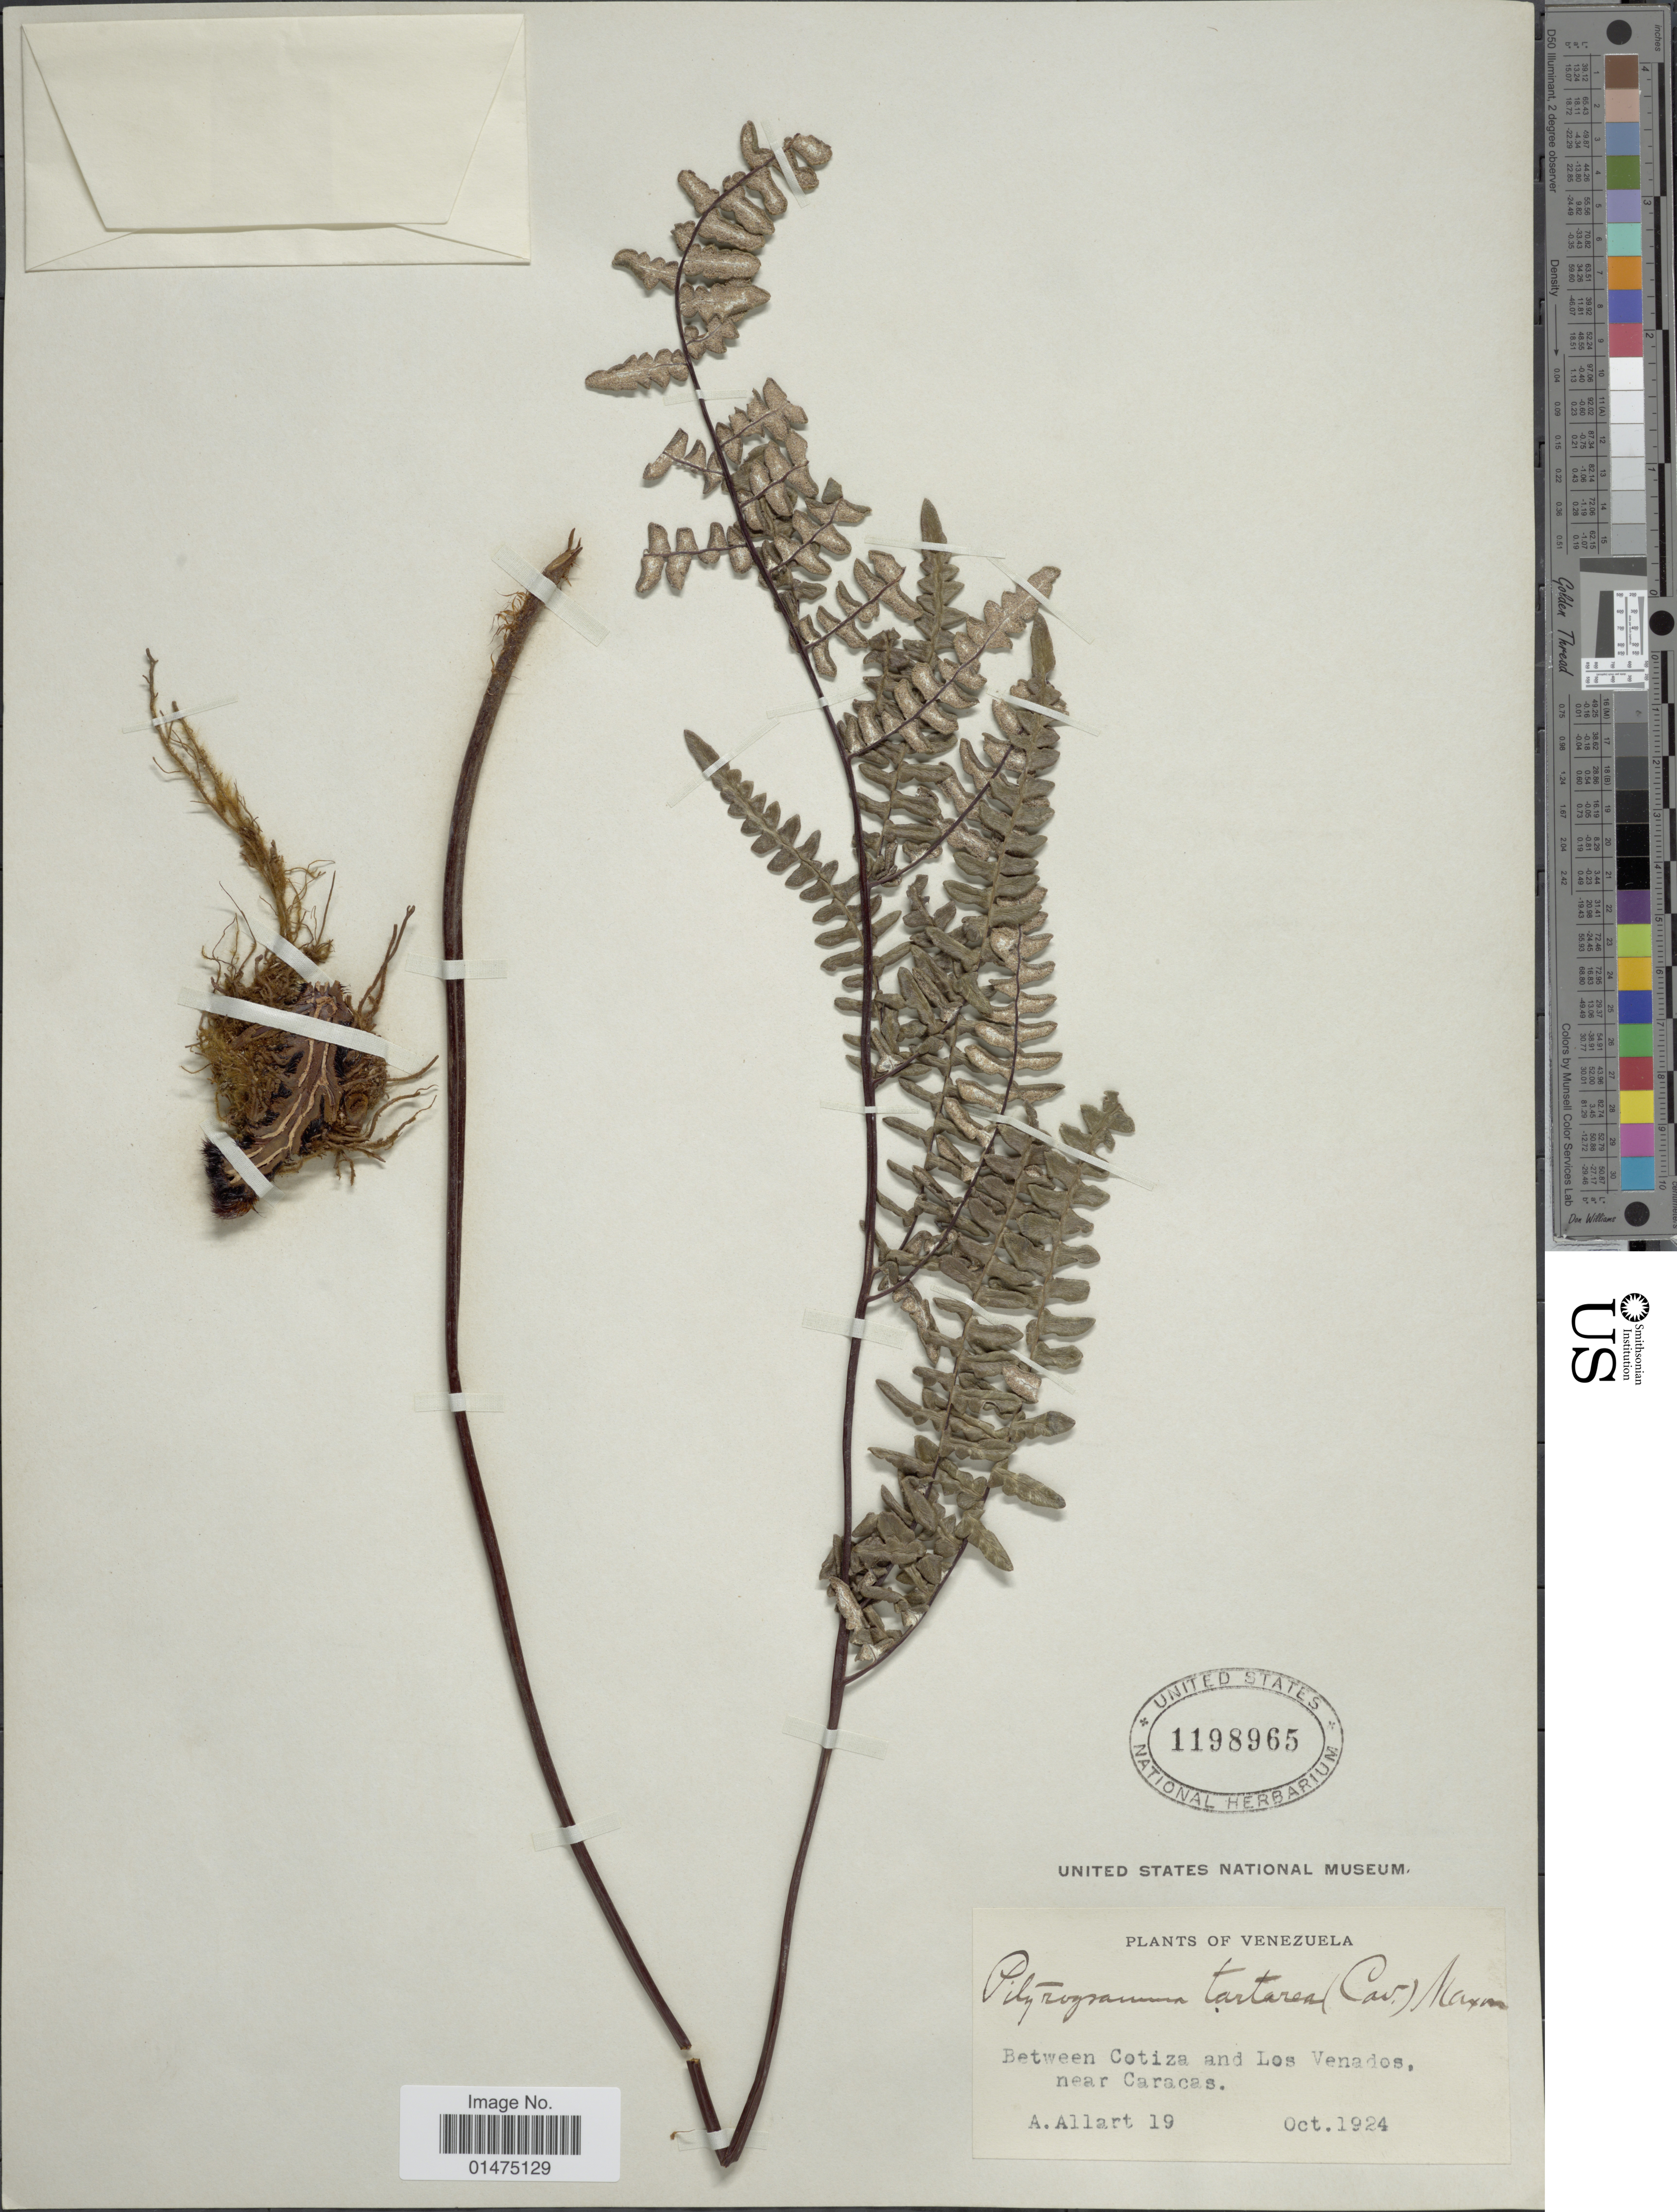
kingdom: Plantae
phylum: Tracheophyta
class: Polypodiopsida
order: Polypodiales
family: Pteridaceae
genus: Pityrogramma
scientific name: Pityrogramma tartarea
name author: (Cav.) Maxon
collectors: A. Allart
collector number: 19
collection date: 1924-10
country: Venezuela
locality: Between Cotiza and Los Venados near Caracas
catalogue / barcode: US 1198965